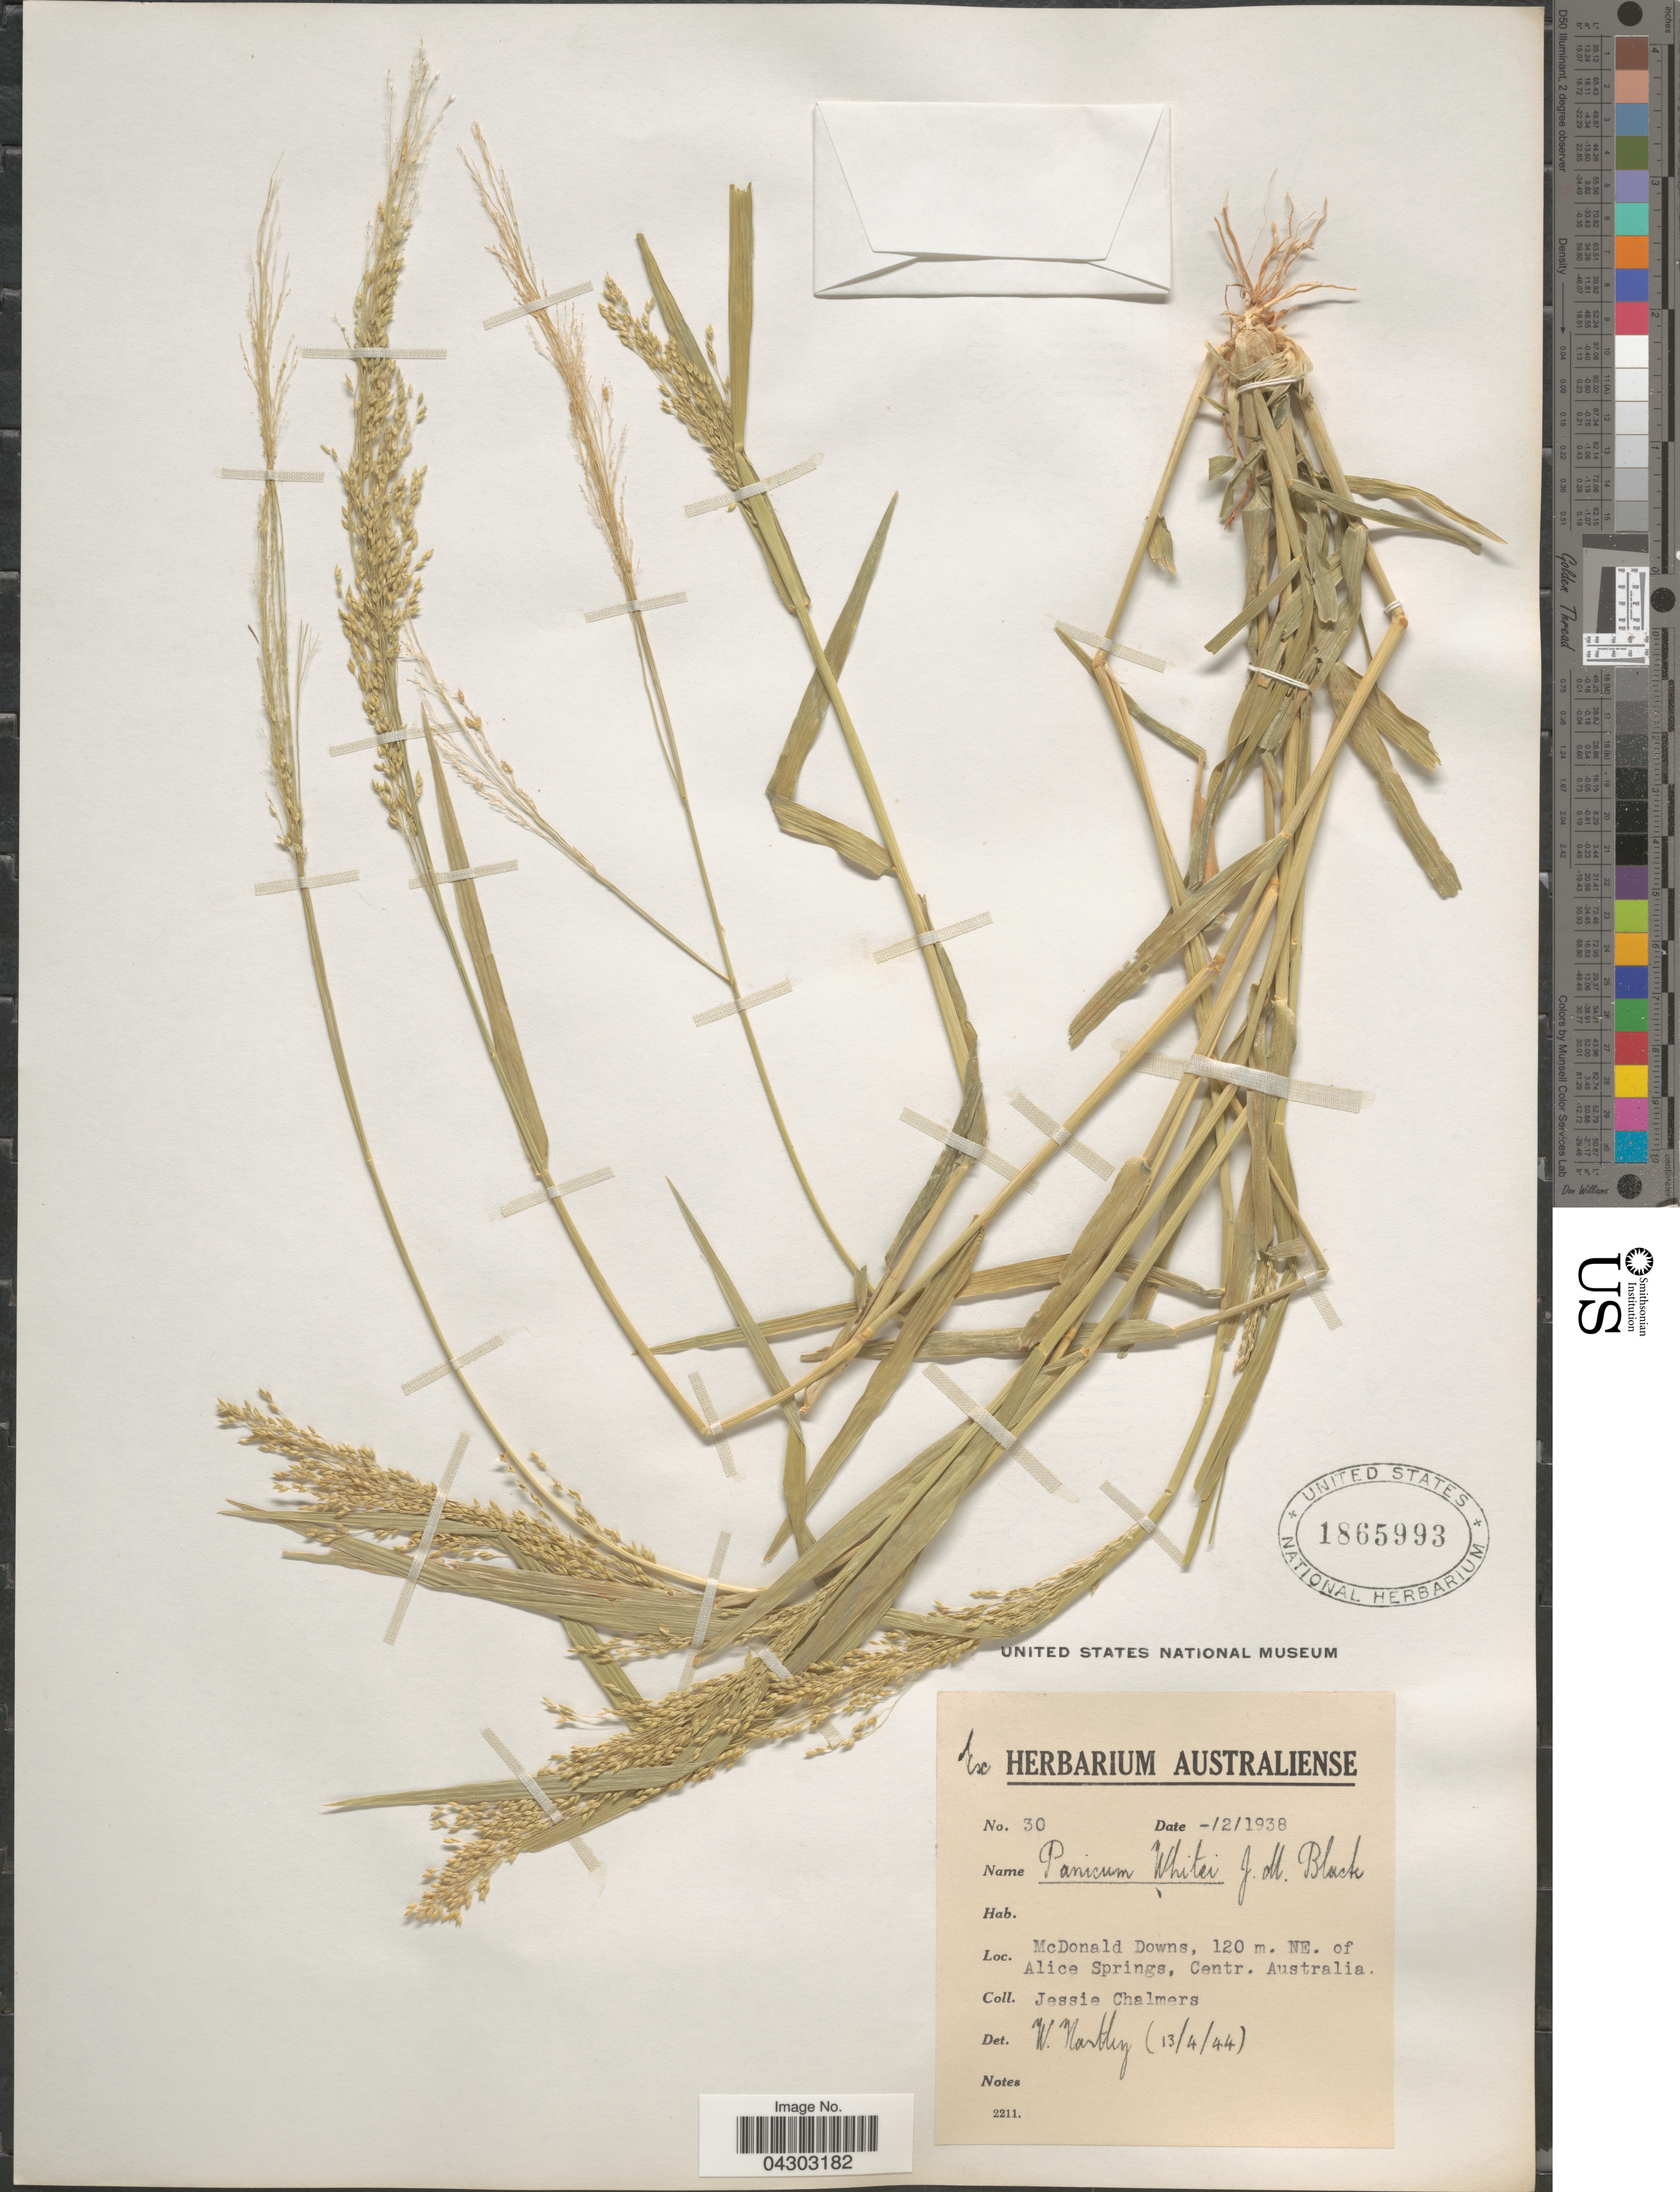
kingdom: Plantae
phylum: Tracheophyta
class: Liliopsida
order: Poales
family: Poaceae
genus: Panicum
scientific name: Panicum laevinode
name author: Lindl.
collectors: J. Chalmers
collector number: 30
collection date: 1938-02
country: Australia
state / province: Northern Territory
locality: McDonald Downs, 120 m. NE. of Alice Springs, Centr. Australia.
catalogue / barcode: US 1865993